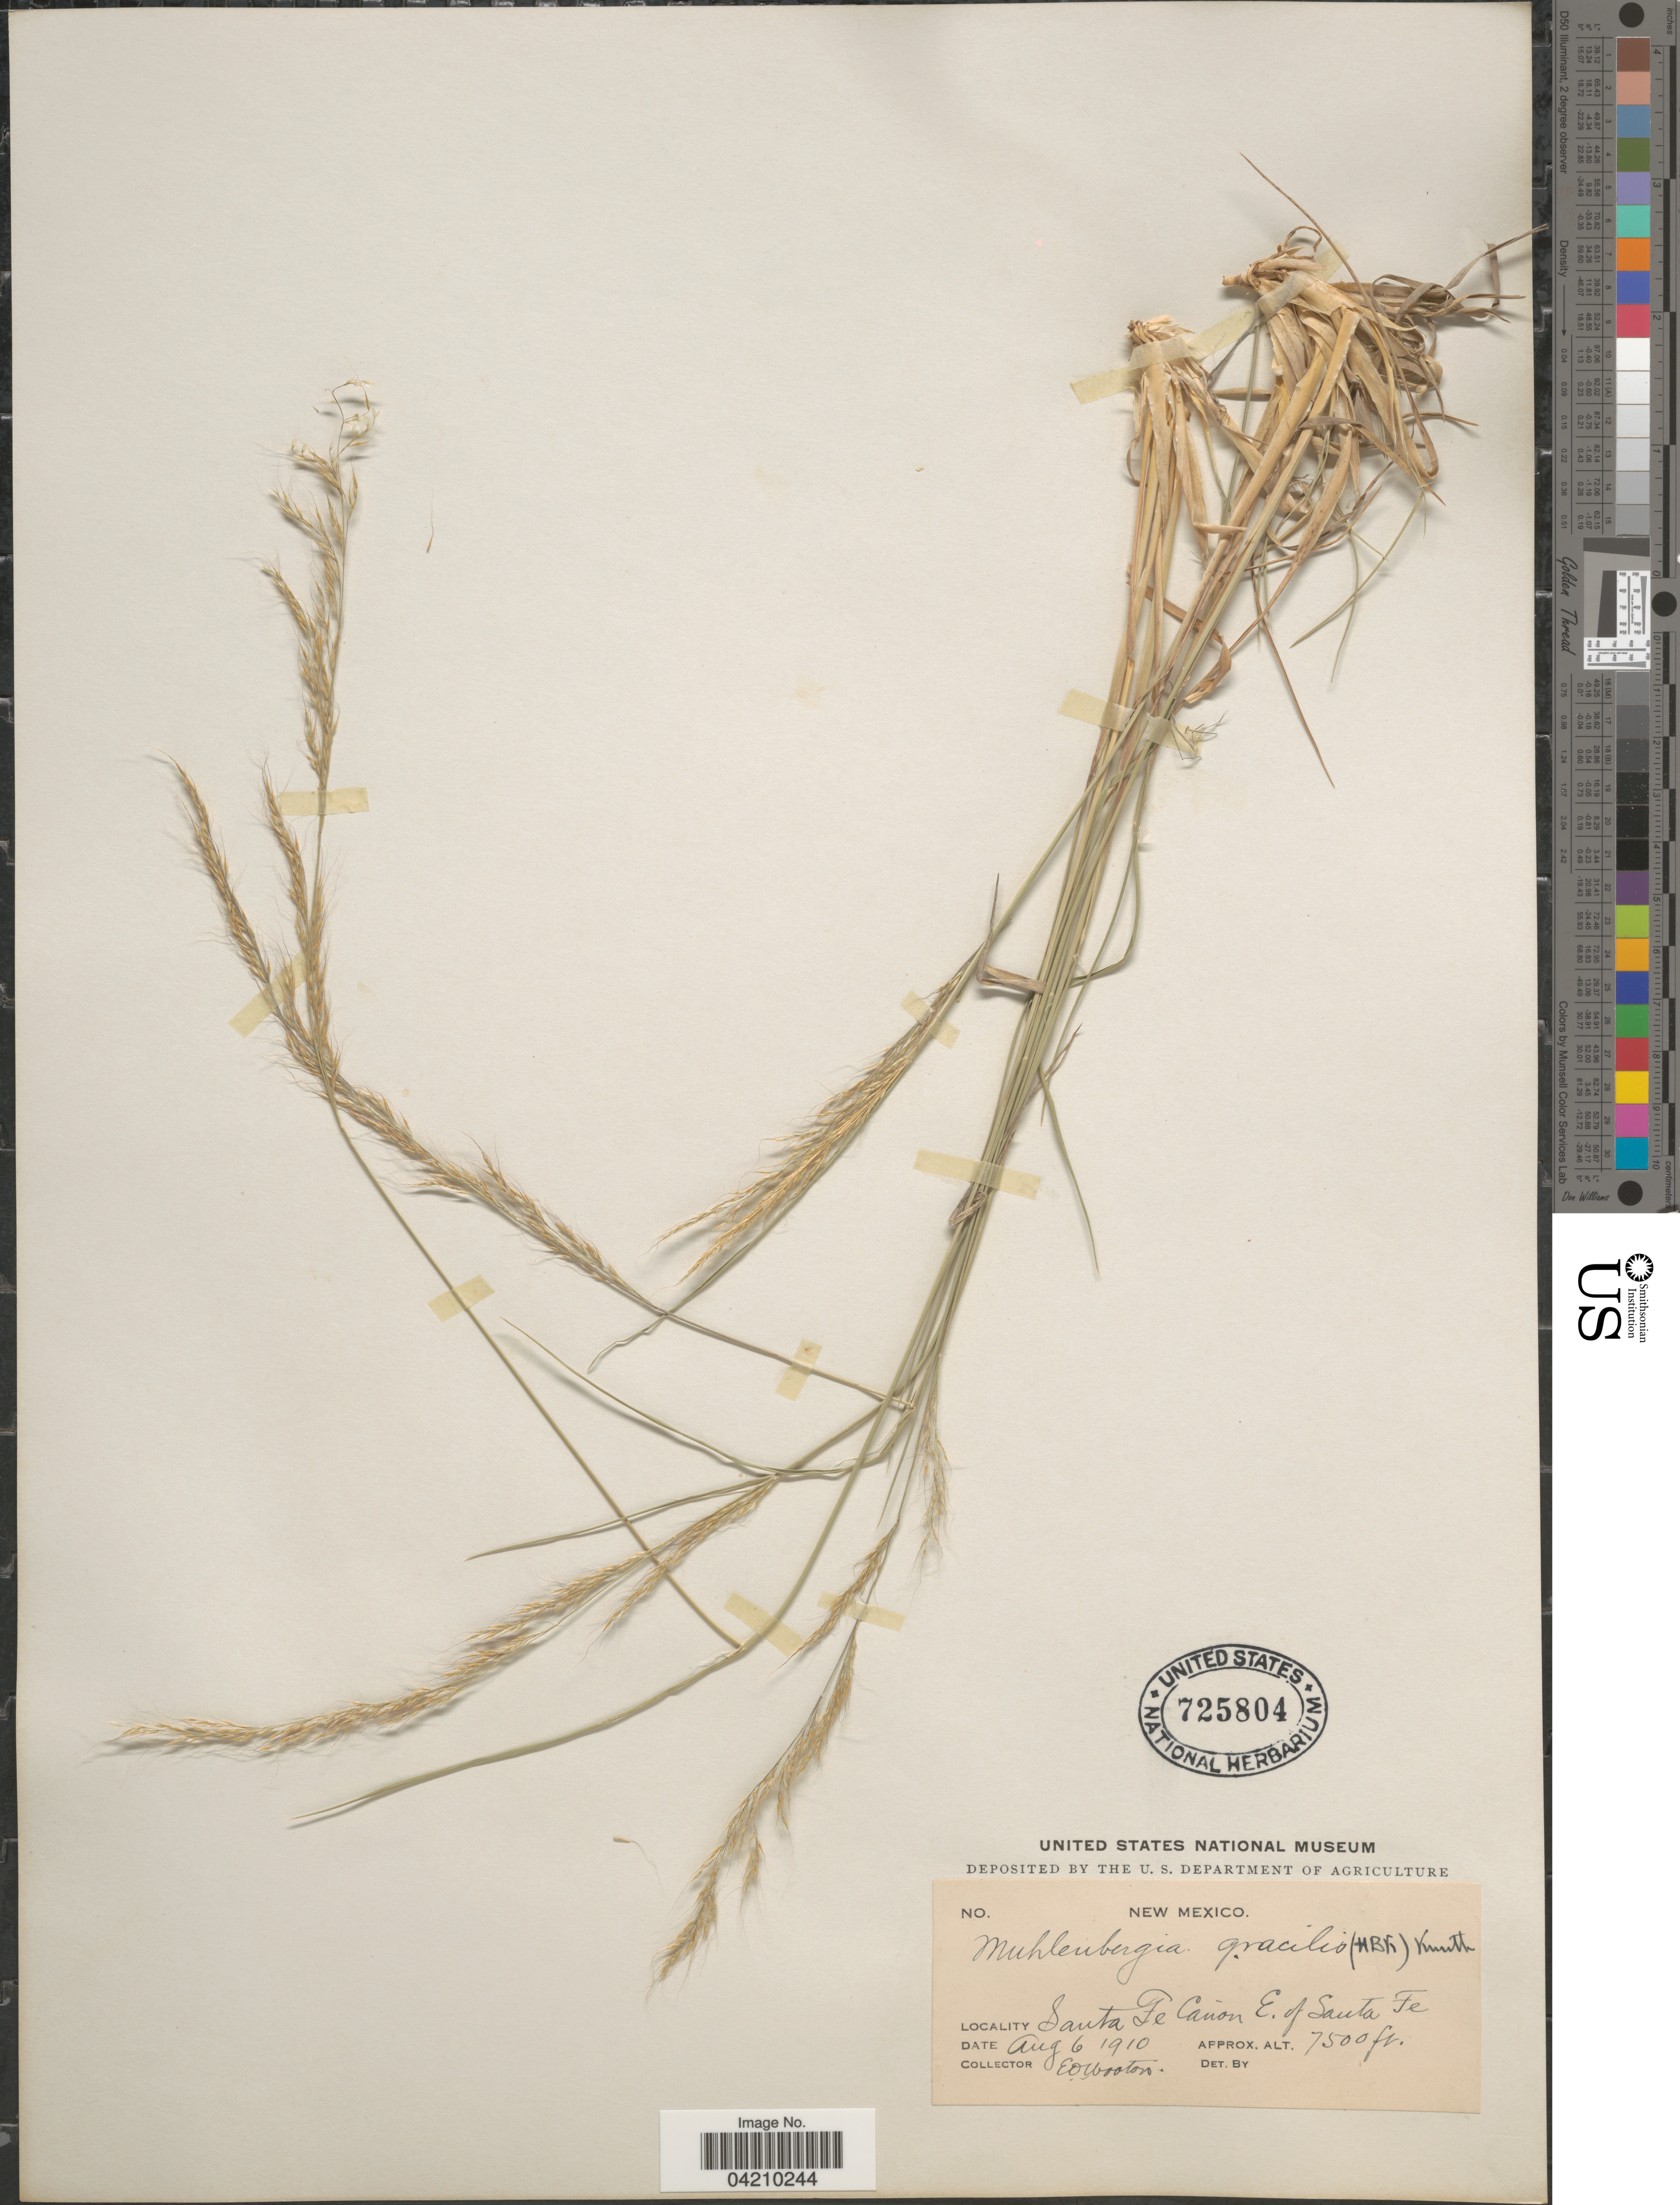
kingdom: Plantae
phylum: Tracheophyta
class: Liliopsida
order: Poales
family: Poaceae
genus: Muhlenbergia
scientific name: Muhlenbergia montana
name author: (Nutt.) Hitchc.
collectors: E. O. Wooton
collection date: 1910-08-06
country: United States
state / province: New Mexico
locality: Santa Fe Cañon E. of Santa Fe.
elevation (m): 2286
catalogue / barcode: US 725804